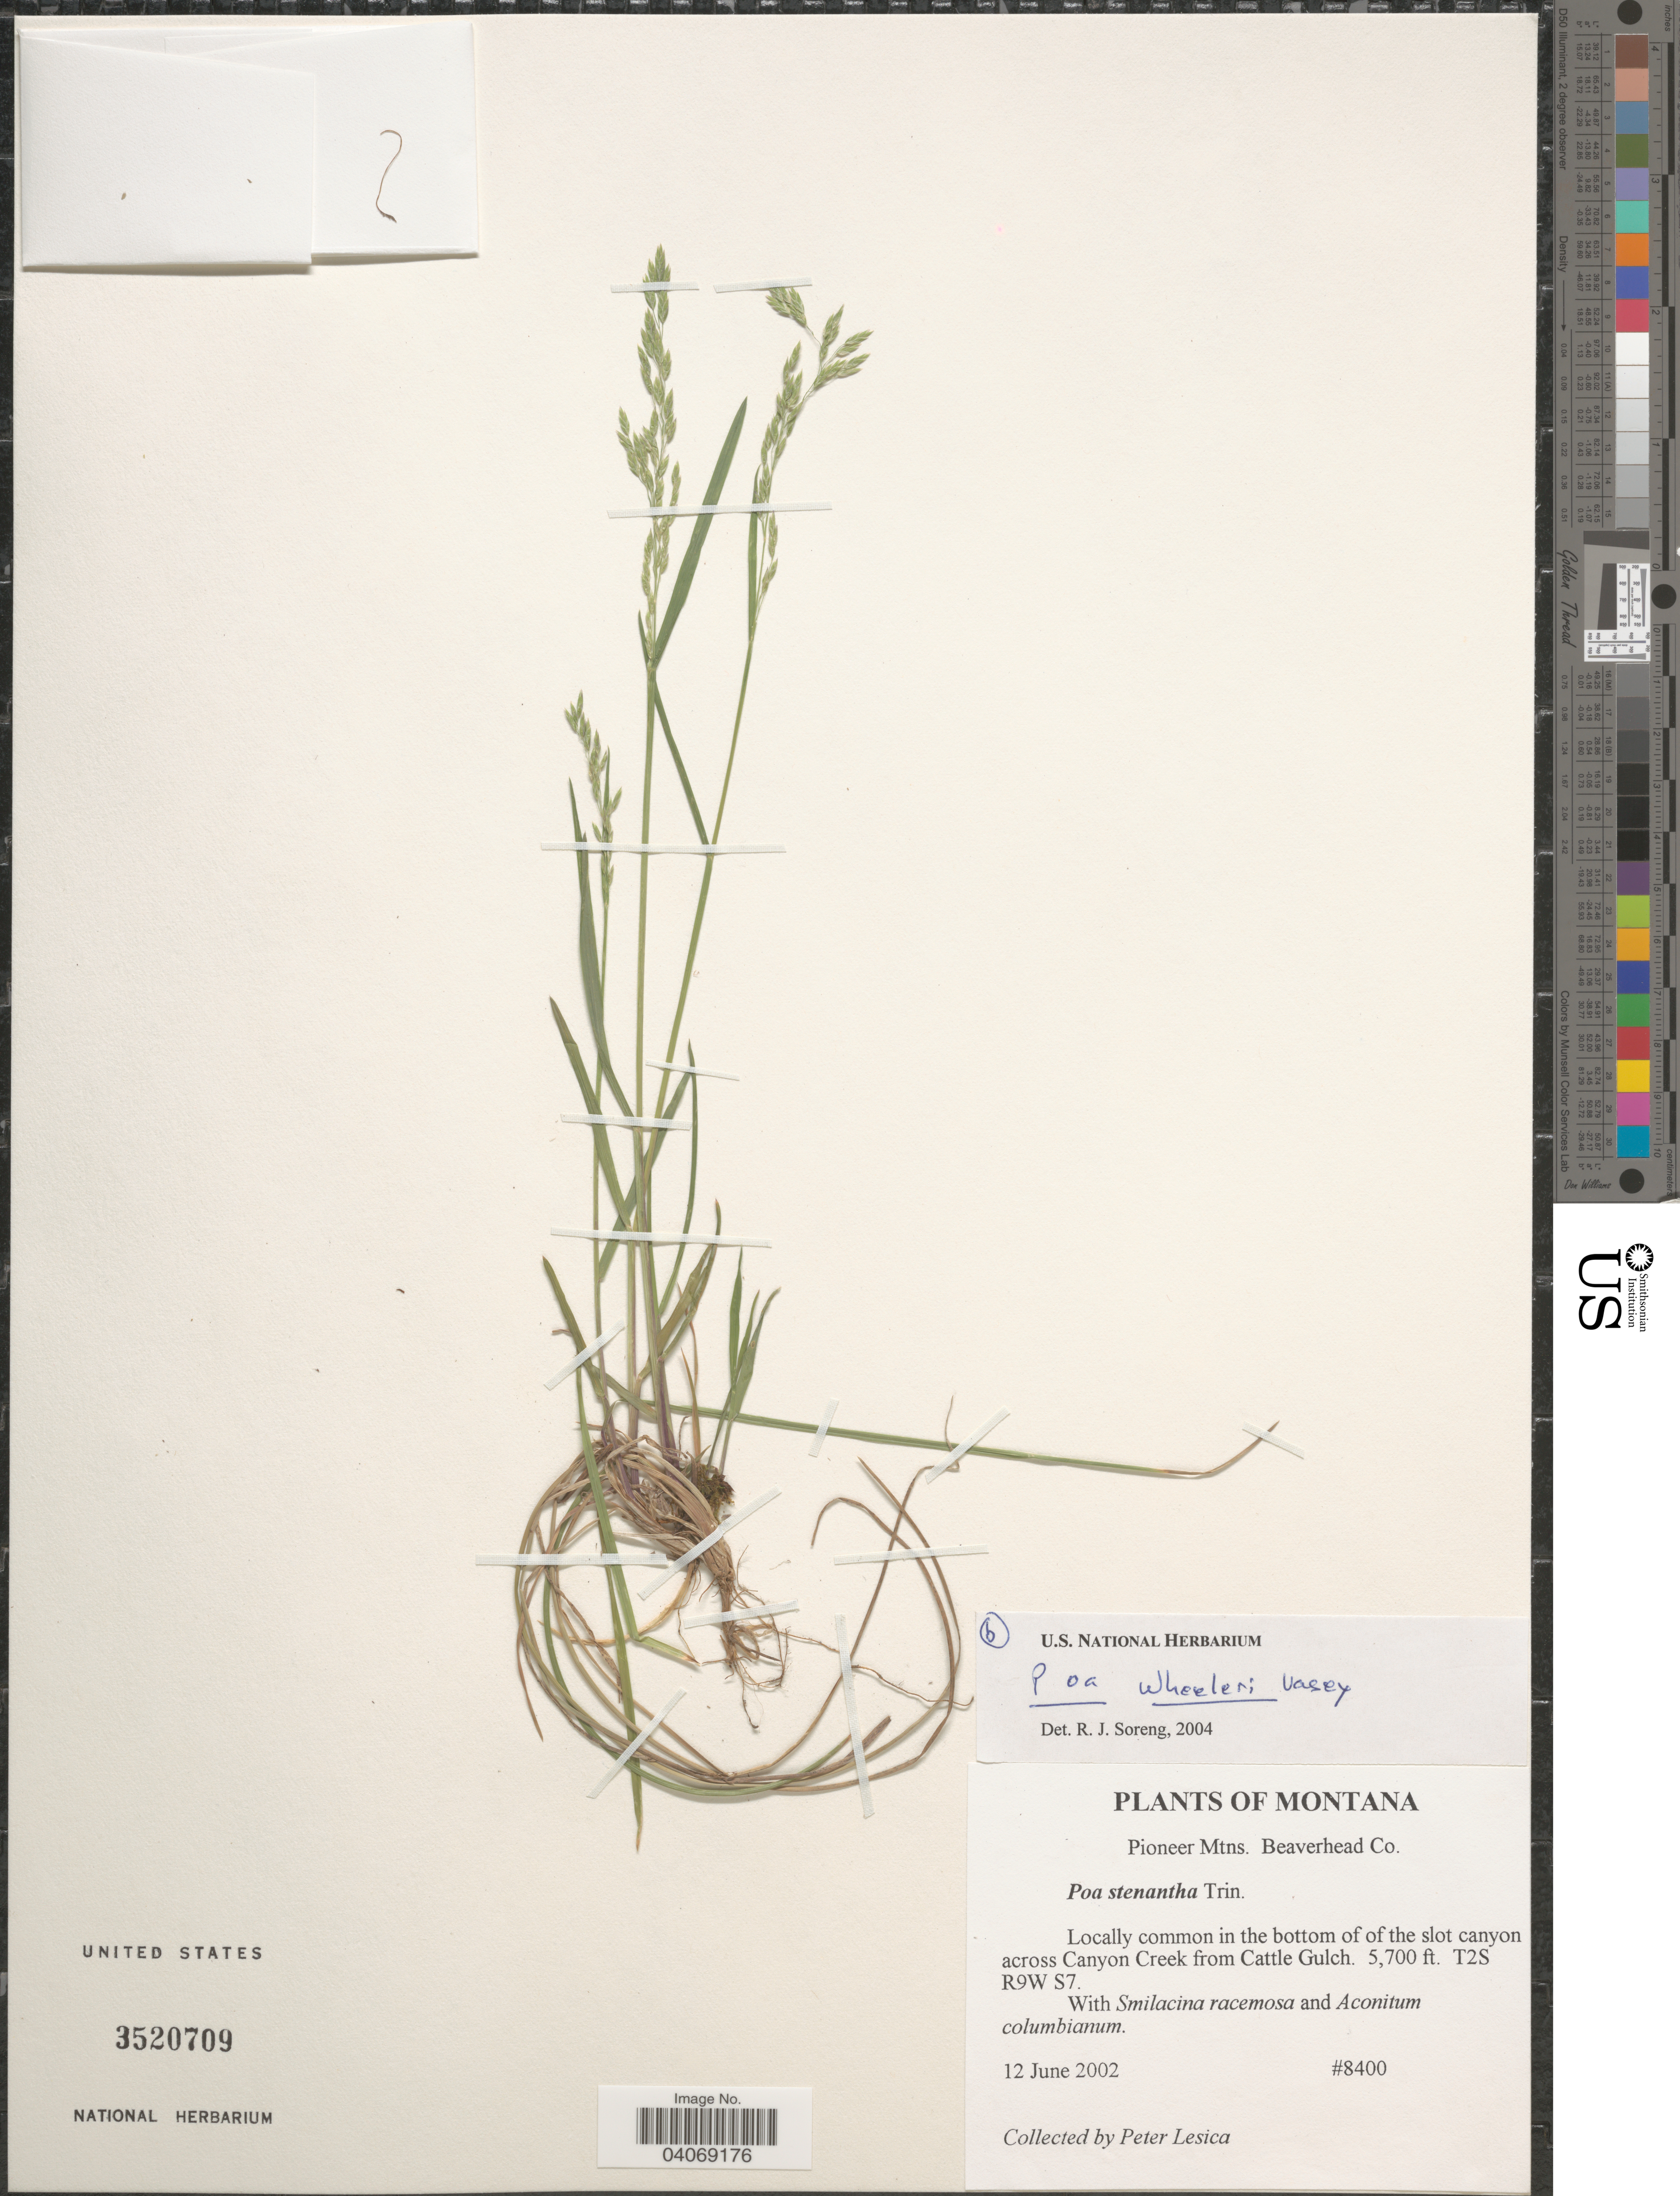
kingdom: Plantae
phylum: Tracheophyta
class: Liliopsida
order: Poales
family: Poaceae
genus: Poa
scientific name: Poa wheeleri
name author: Vasey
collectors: P. Lesica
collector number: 8400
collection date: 2002-06-12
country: United States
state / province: Montana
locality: Pioneer Mtns. Beaverhead Co. Locally common in the bottom of the slot canyon across Canyon Creek from Cattle Gulch. T2S R9W S7.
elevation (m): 1737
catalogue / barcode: US 3520709